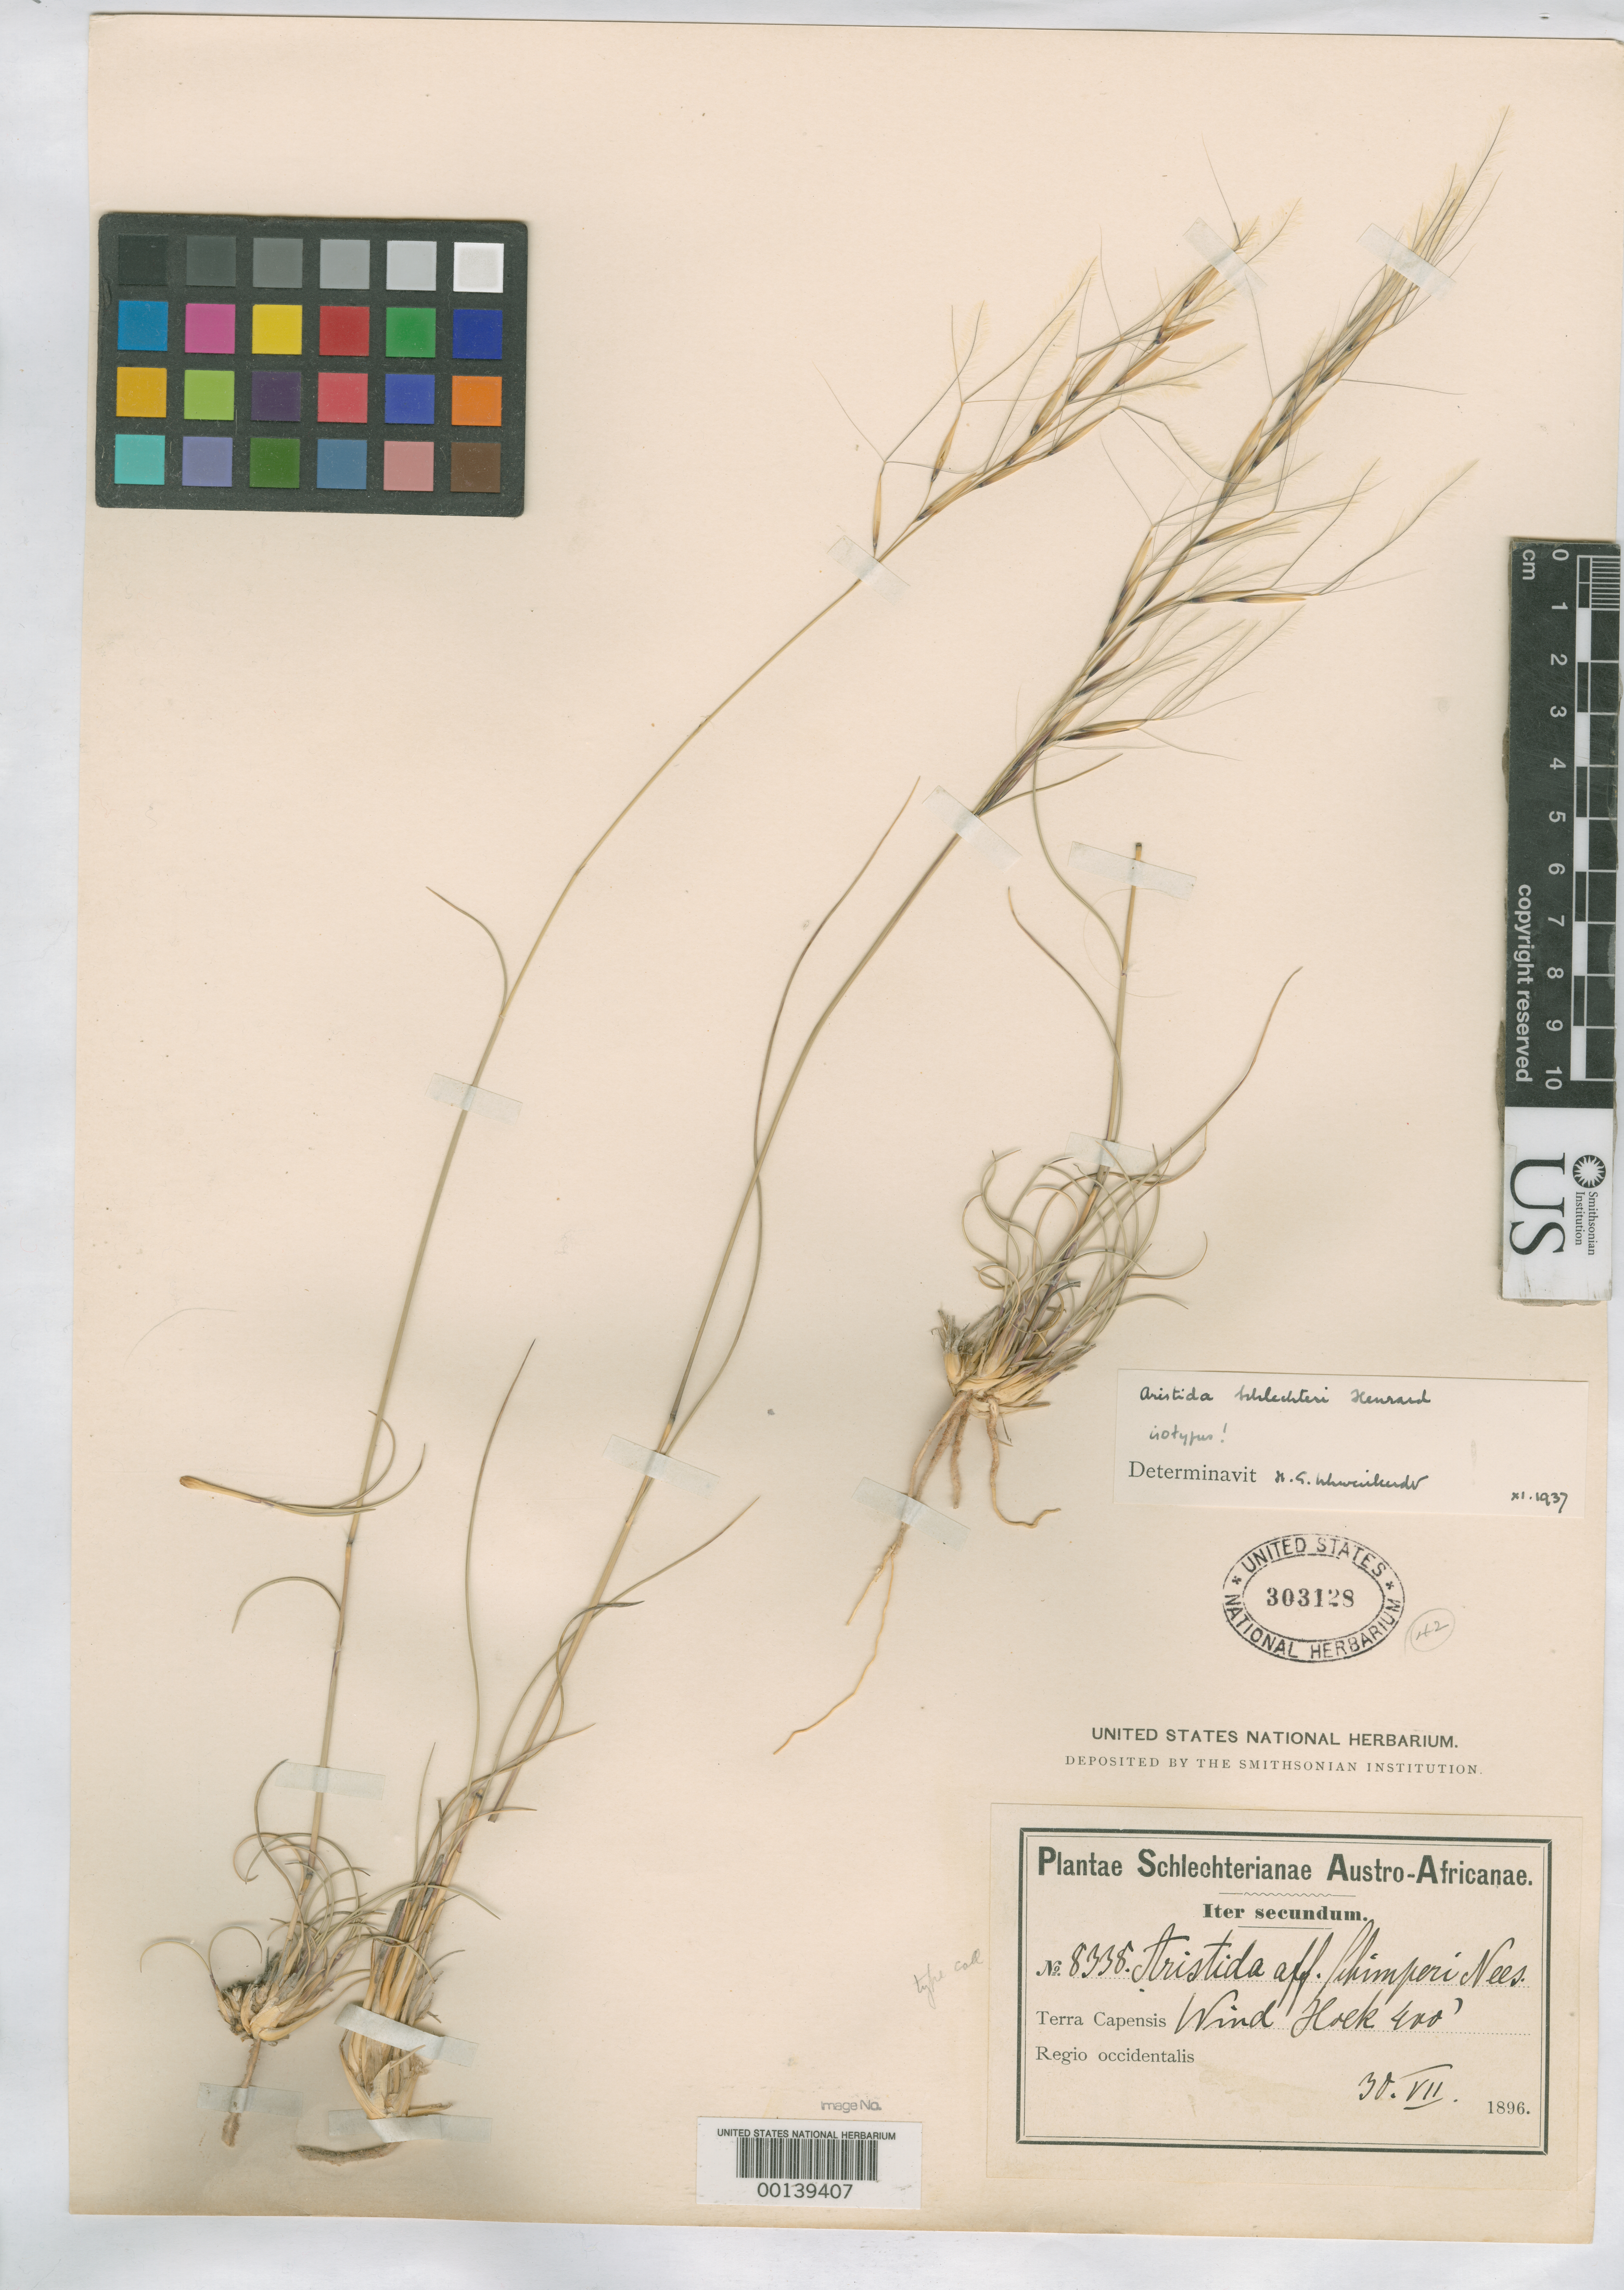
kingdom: Plantae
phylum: Tracheophyta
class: Liliopsida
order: Poales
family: Poaceae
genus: Aristida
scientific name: Aristida schlechteri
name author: Henr.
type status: Isotype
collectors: F. R. R. Schlechter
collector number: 8338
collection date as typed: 30 Jul 1896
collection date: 1896-07-30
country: Namibia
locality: Windhoek; alt. 400 ft.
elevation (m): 122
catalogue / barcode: US 303128